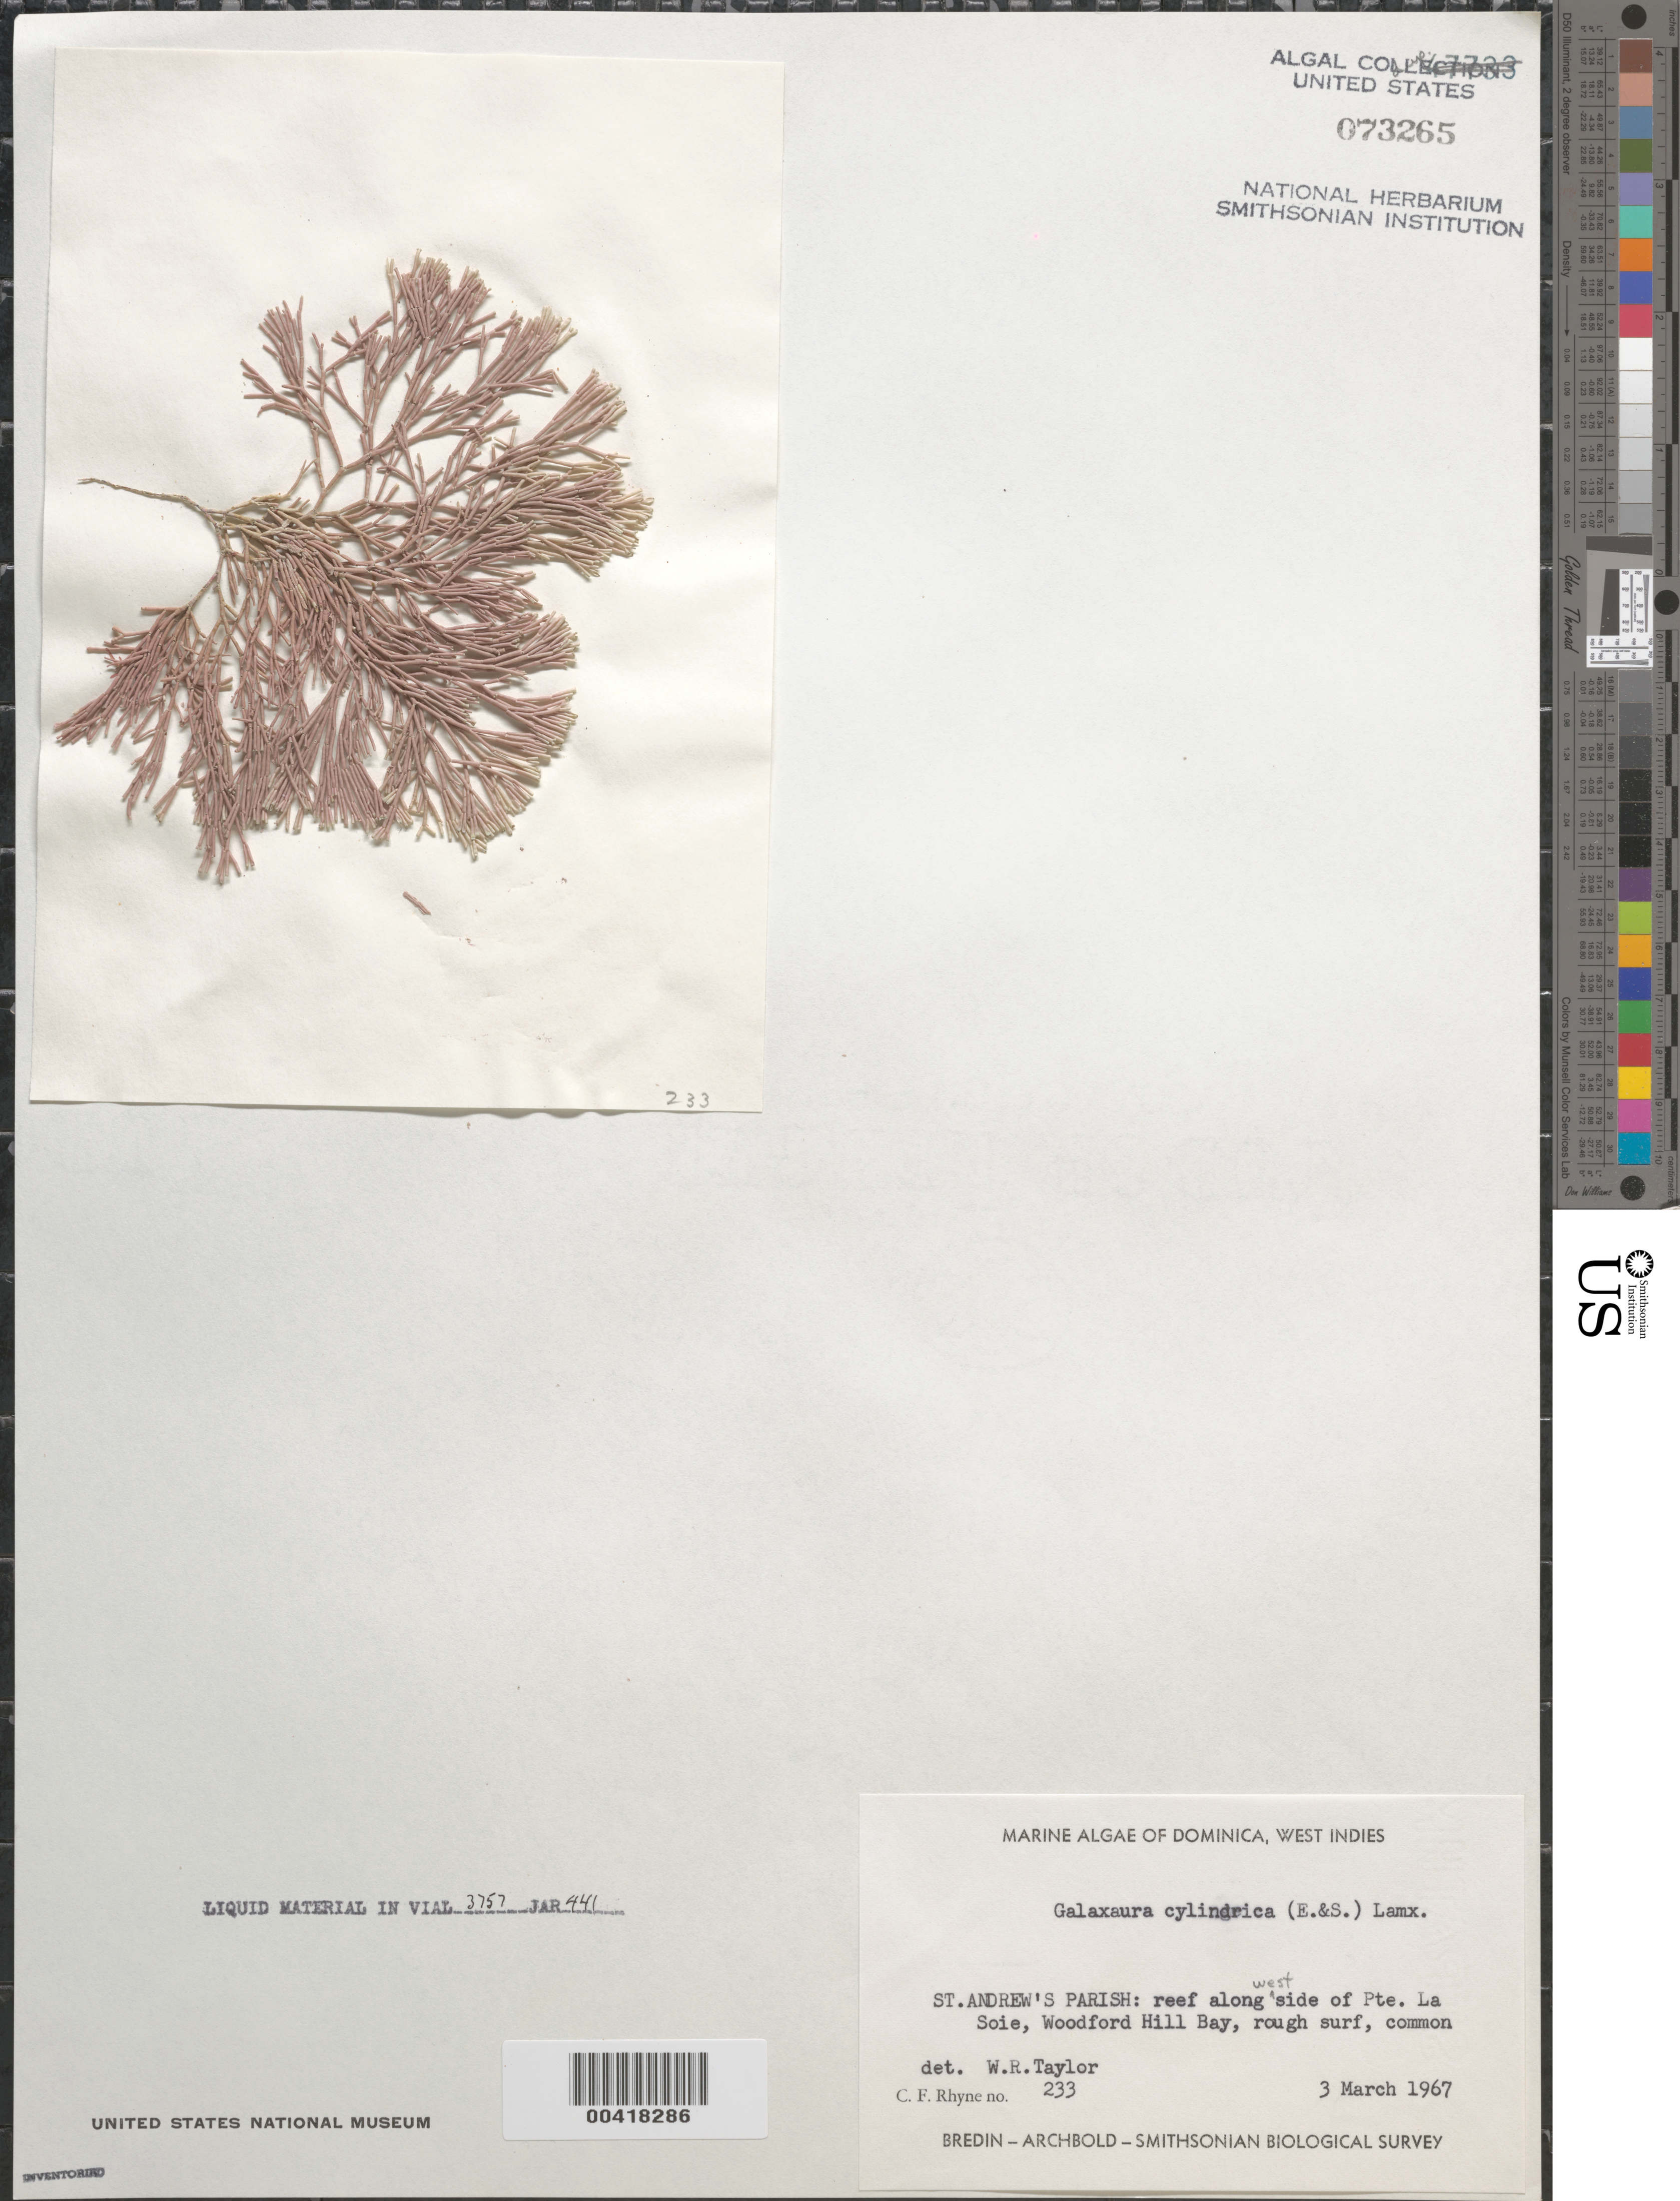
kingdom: Plantae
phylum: Rhodophyta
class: Florideophyceae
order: Nemaliales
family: Galaxauraceae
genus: Galaxaura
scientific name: Galaxaura rugosa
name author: (Ellis & Sol.) J.V.Lamouroux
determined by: Algae name updating Project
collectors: C. Rhyne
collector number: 233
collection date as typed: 03 Mar 1967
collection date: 1967-03-03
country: Dominica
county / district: St. Andrew's Parish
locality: Woodford Hill Bay, Pointe la Soie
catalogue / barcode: US 73265